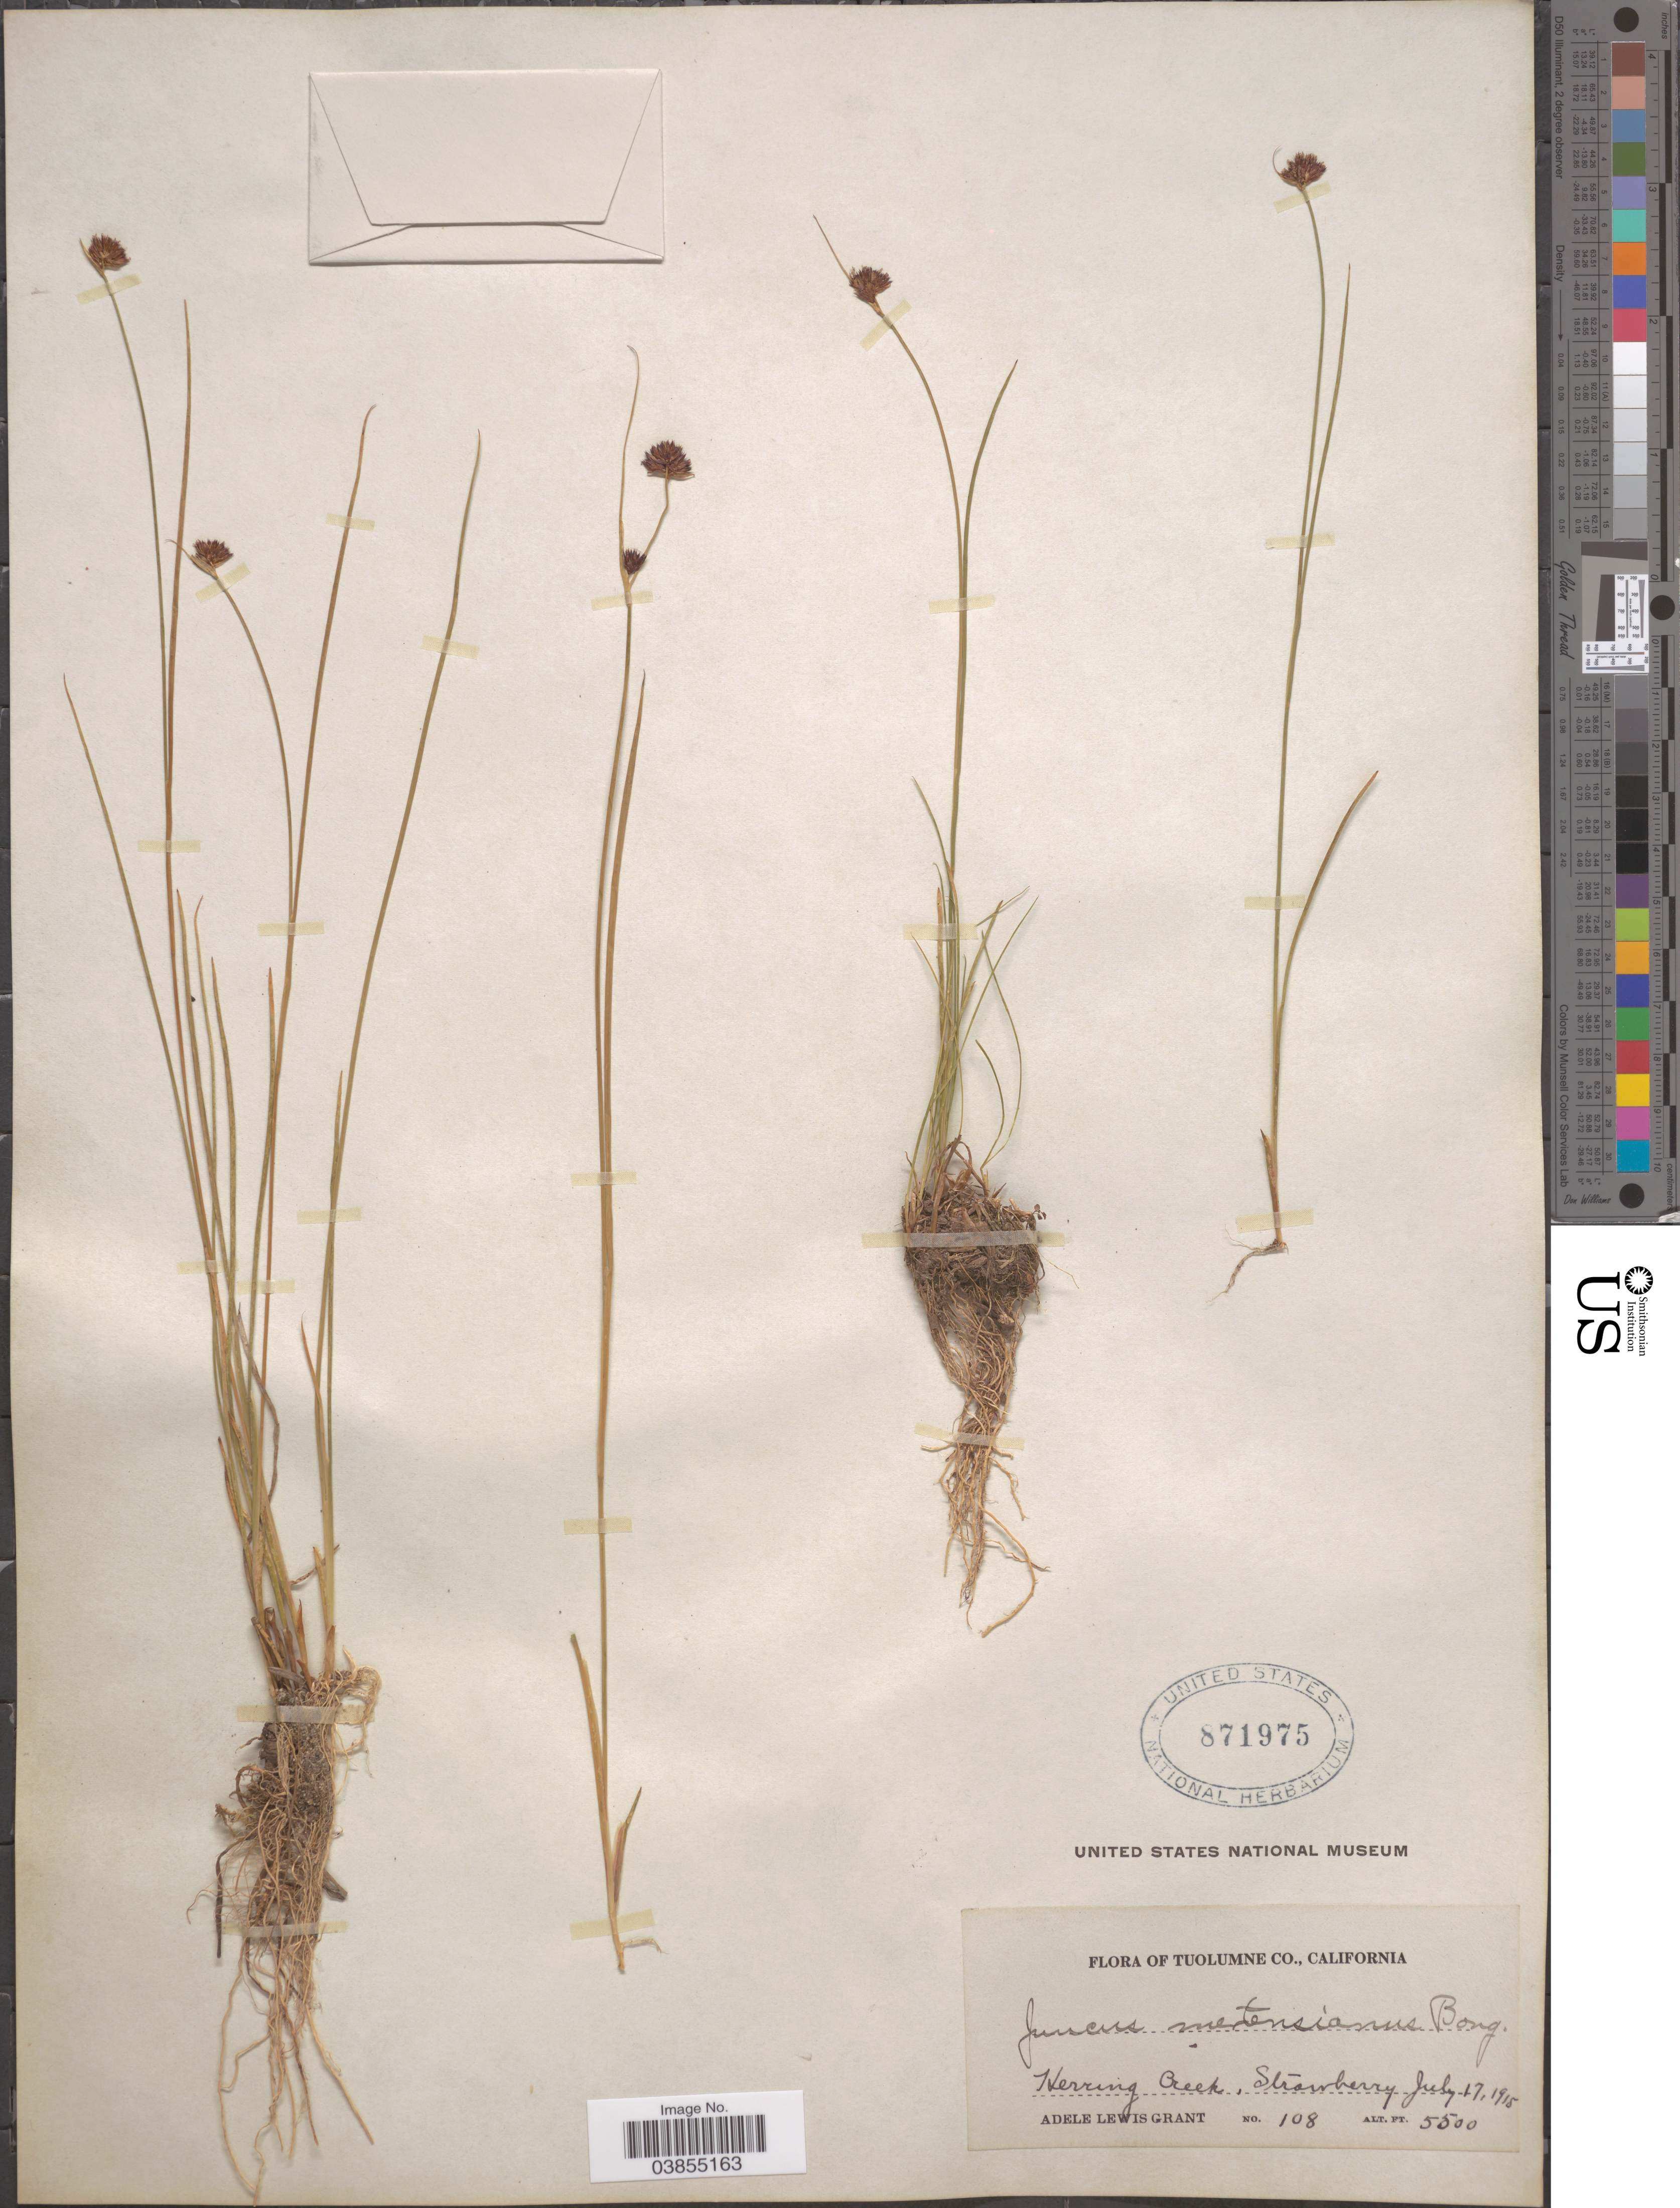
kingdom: Plantae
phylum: Tracheophyta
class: Liliopsida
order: Poales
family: Juncaceae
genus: Juncus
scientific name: Juncus mertensianus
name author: Bong.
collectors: A. L. Grant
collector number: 108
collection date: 1915-07-17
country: United States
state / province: California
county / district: Tuolumne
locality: Tuolumne Co. Herring Creek, Strawberry.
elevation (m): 1676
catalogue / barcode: US 871975